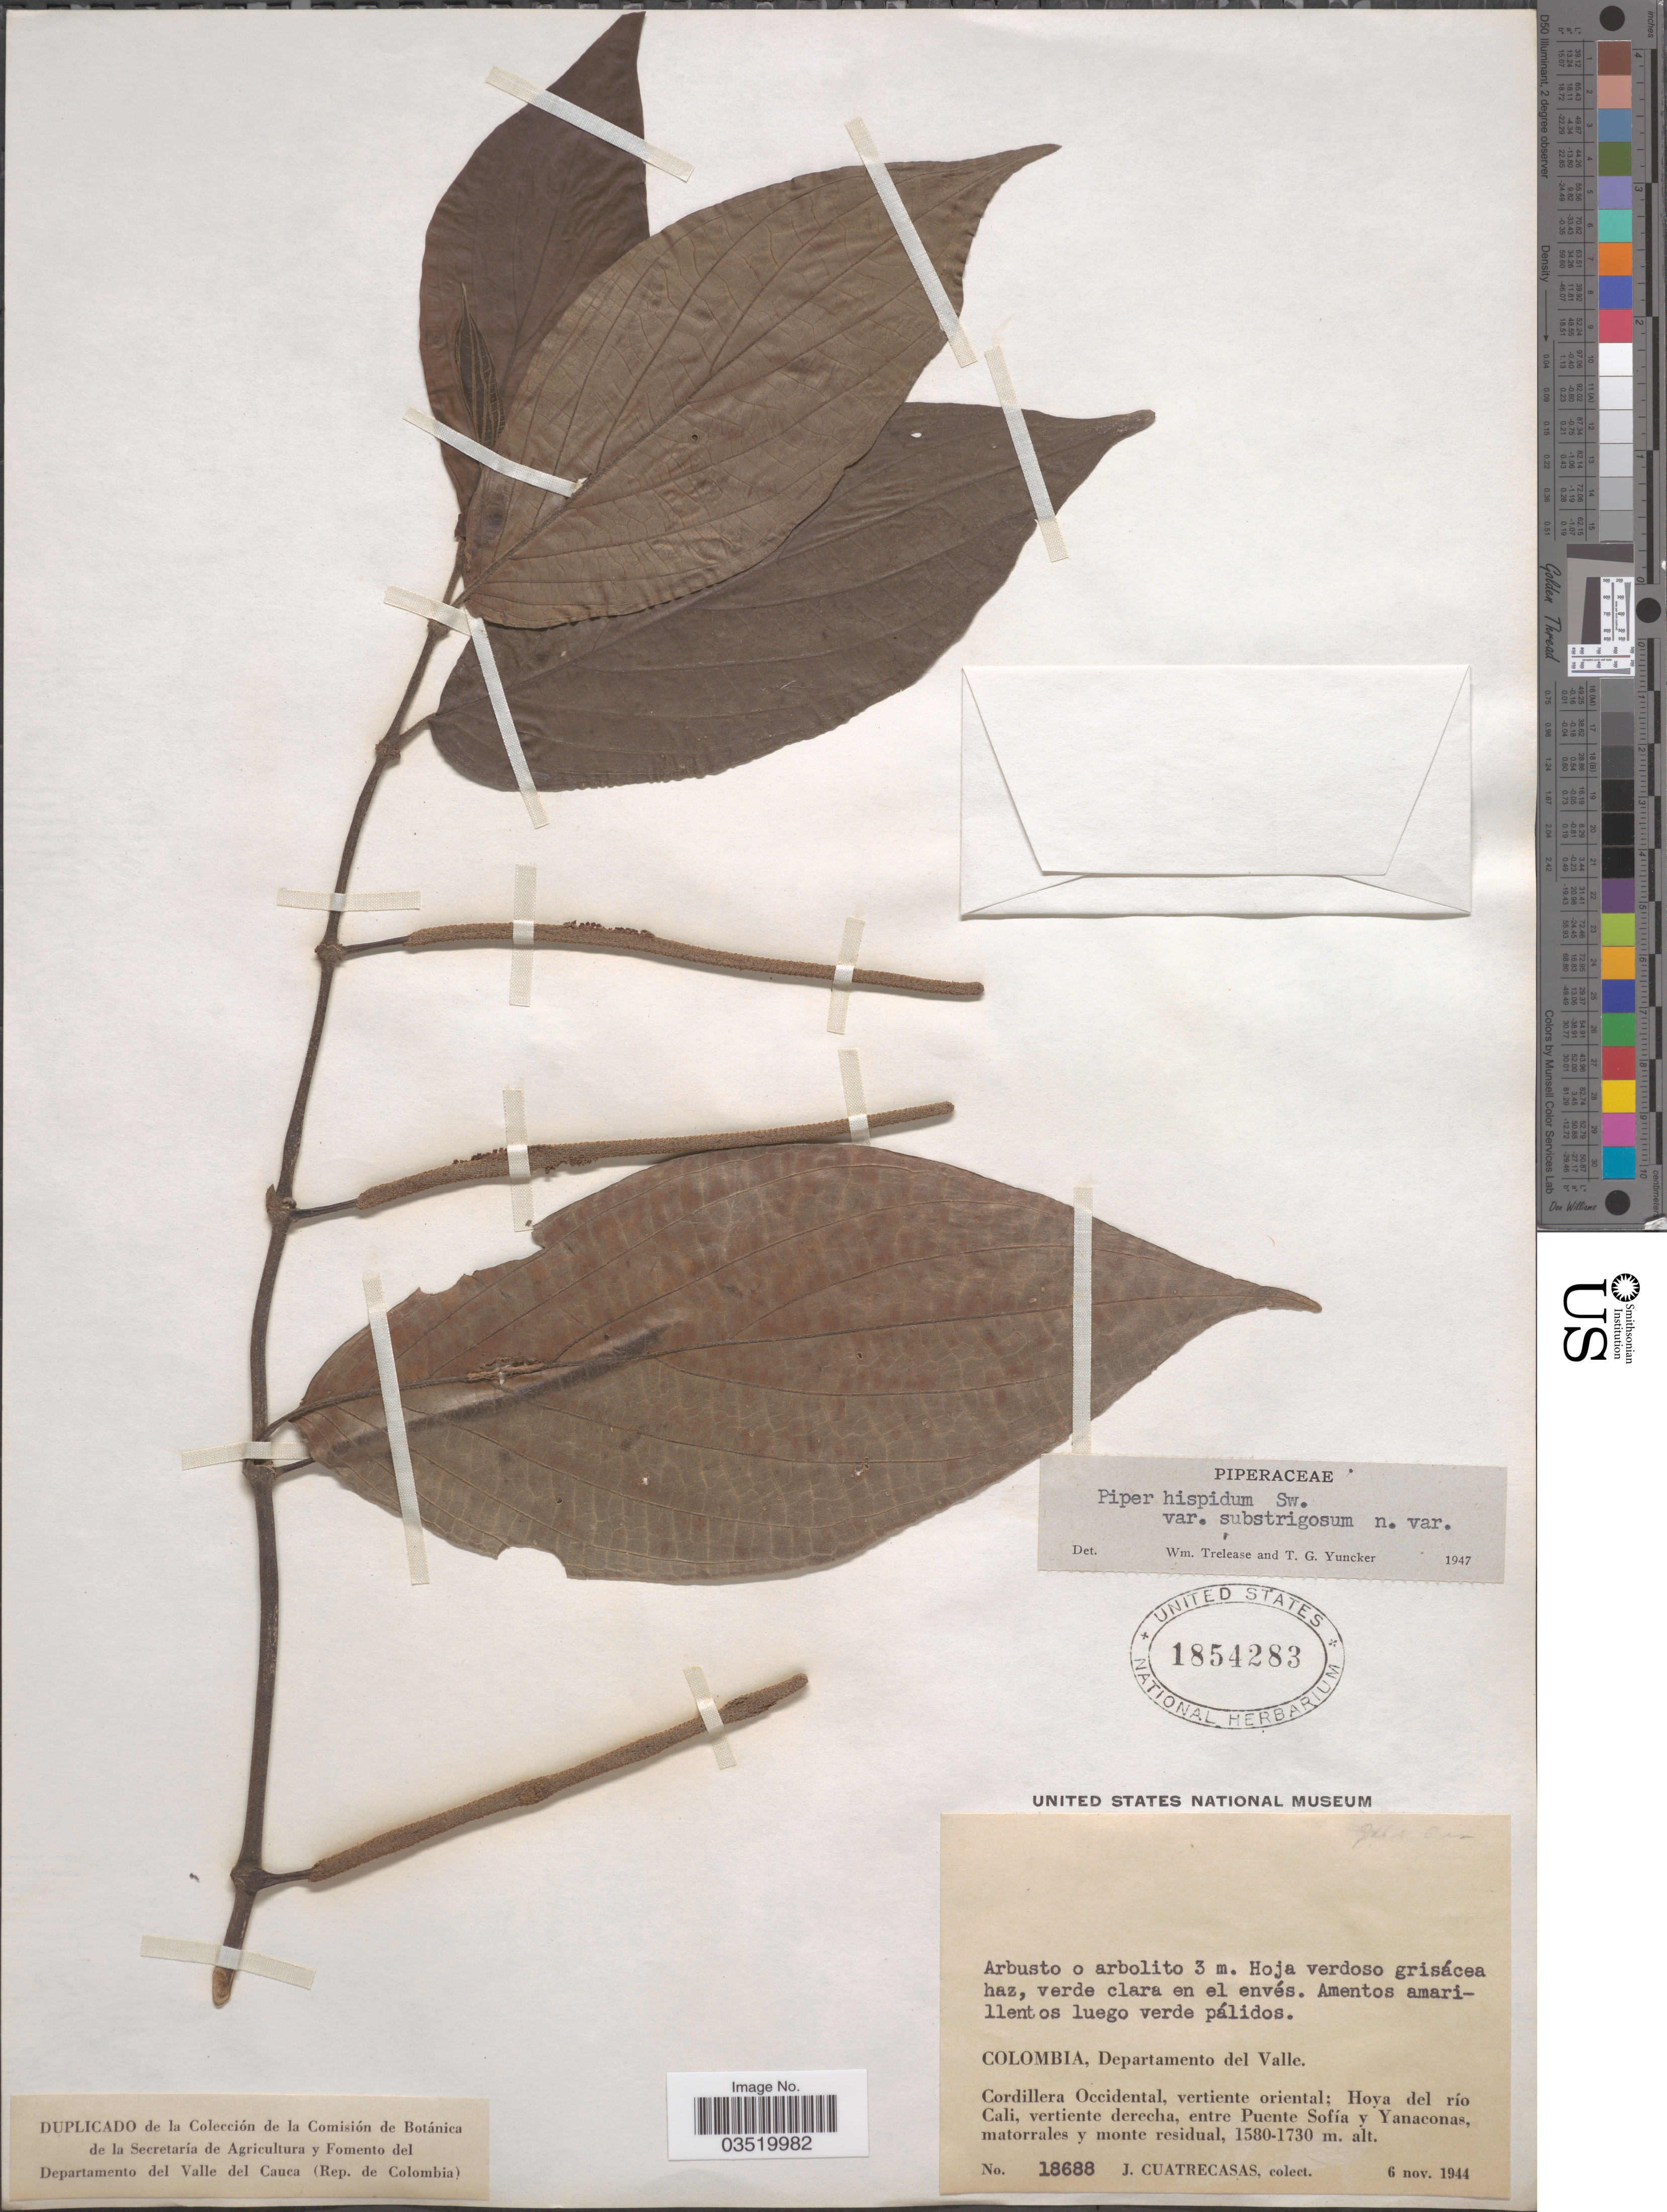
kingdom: Plantae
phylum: Tracheophyta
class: Magnoliopsida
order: Piperales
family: Piperaceae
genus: Piper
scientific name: Piper hispidum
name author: Sw.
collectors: J. Cuatrecasas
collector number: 18688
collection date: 1944-11-06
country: Colombia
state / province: Valle del Cauca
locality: Departamento del Valle. Cordillera Occidental, vertiente oriental; Hoya del río Cali, vertiente derecha, entre Puente Sofía y Yanaconas, matorrales y monte residual.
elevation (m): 1580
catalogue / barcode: US 1854283